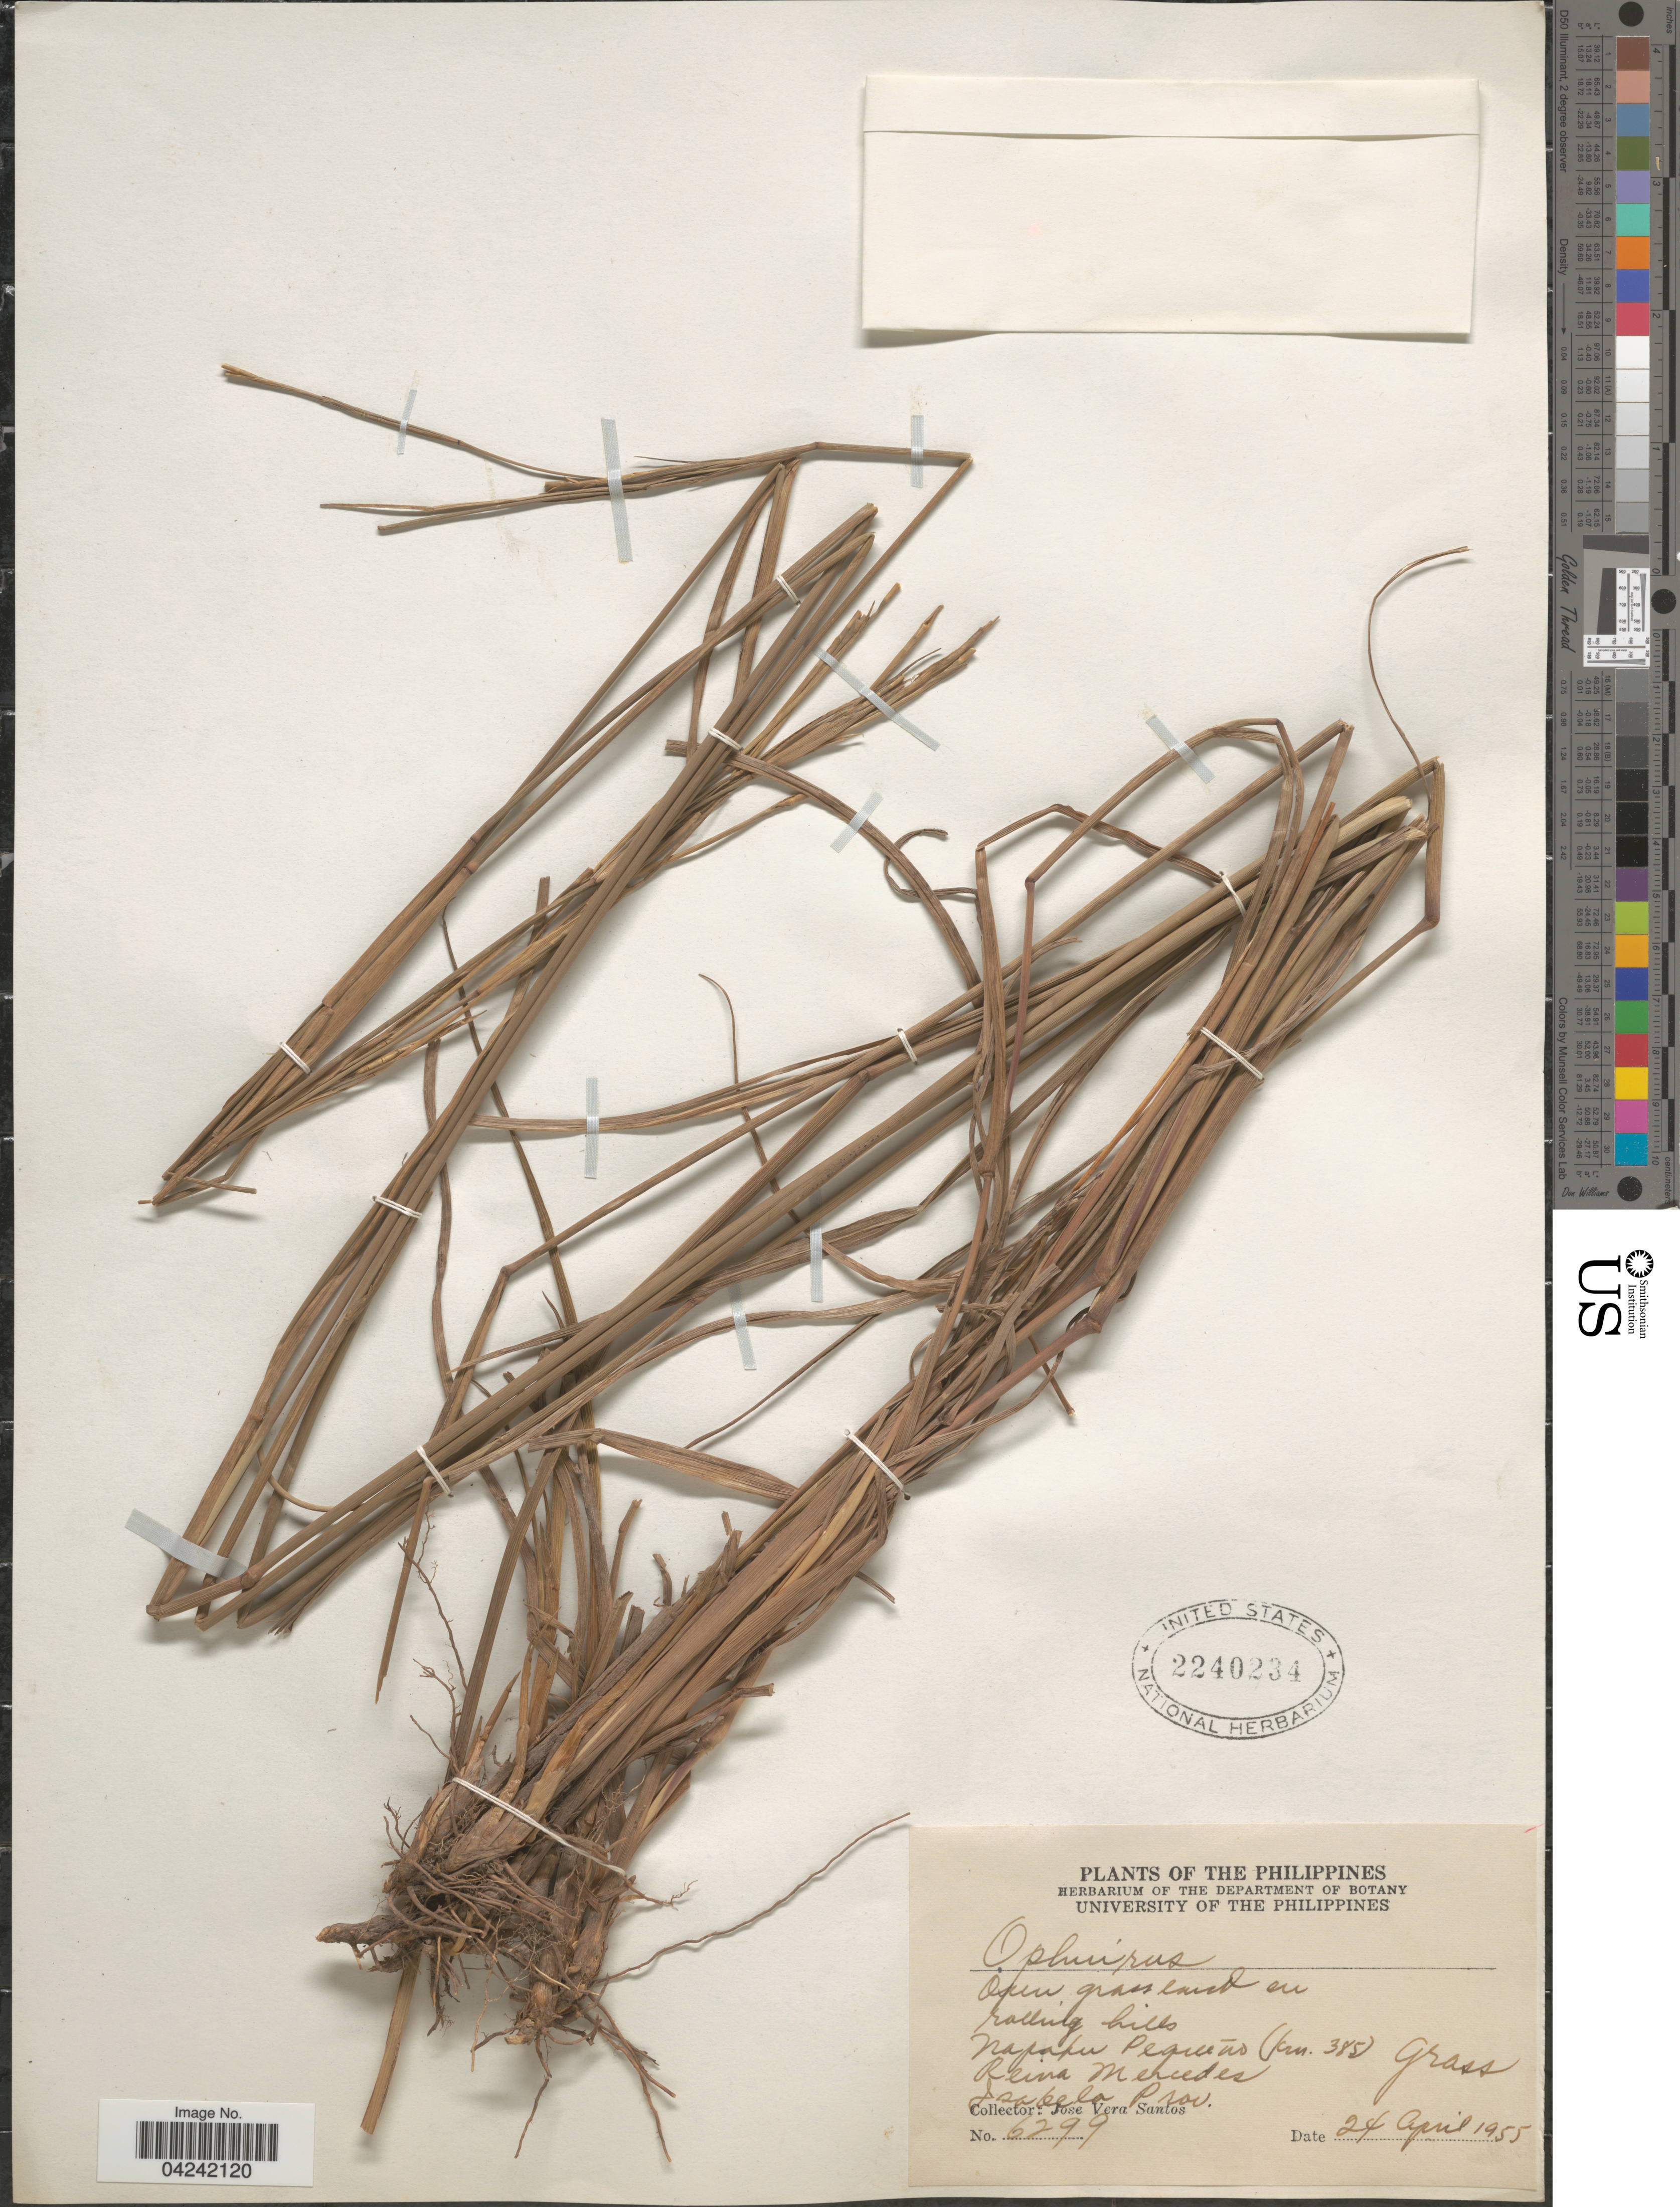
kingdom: Plantae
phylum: Tracheophyta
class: Liliopsida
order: Poales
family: Poaceae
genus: Ophiuros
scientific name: Ophiuros exaltatus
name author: (L.) Kuntze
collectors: J. Santos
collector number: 6299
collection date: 1955-04-24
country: Philippines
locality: Napapu Pequeño (km. 385). Reina Mercedes. Isabela Prov.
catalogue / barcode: US 2240234